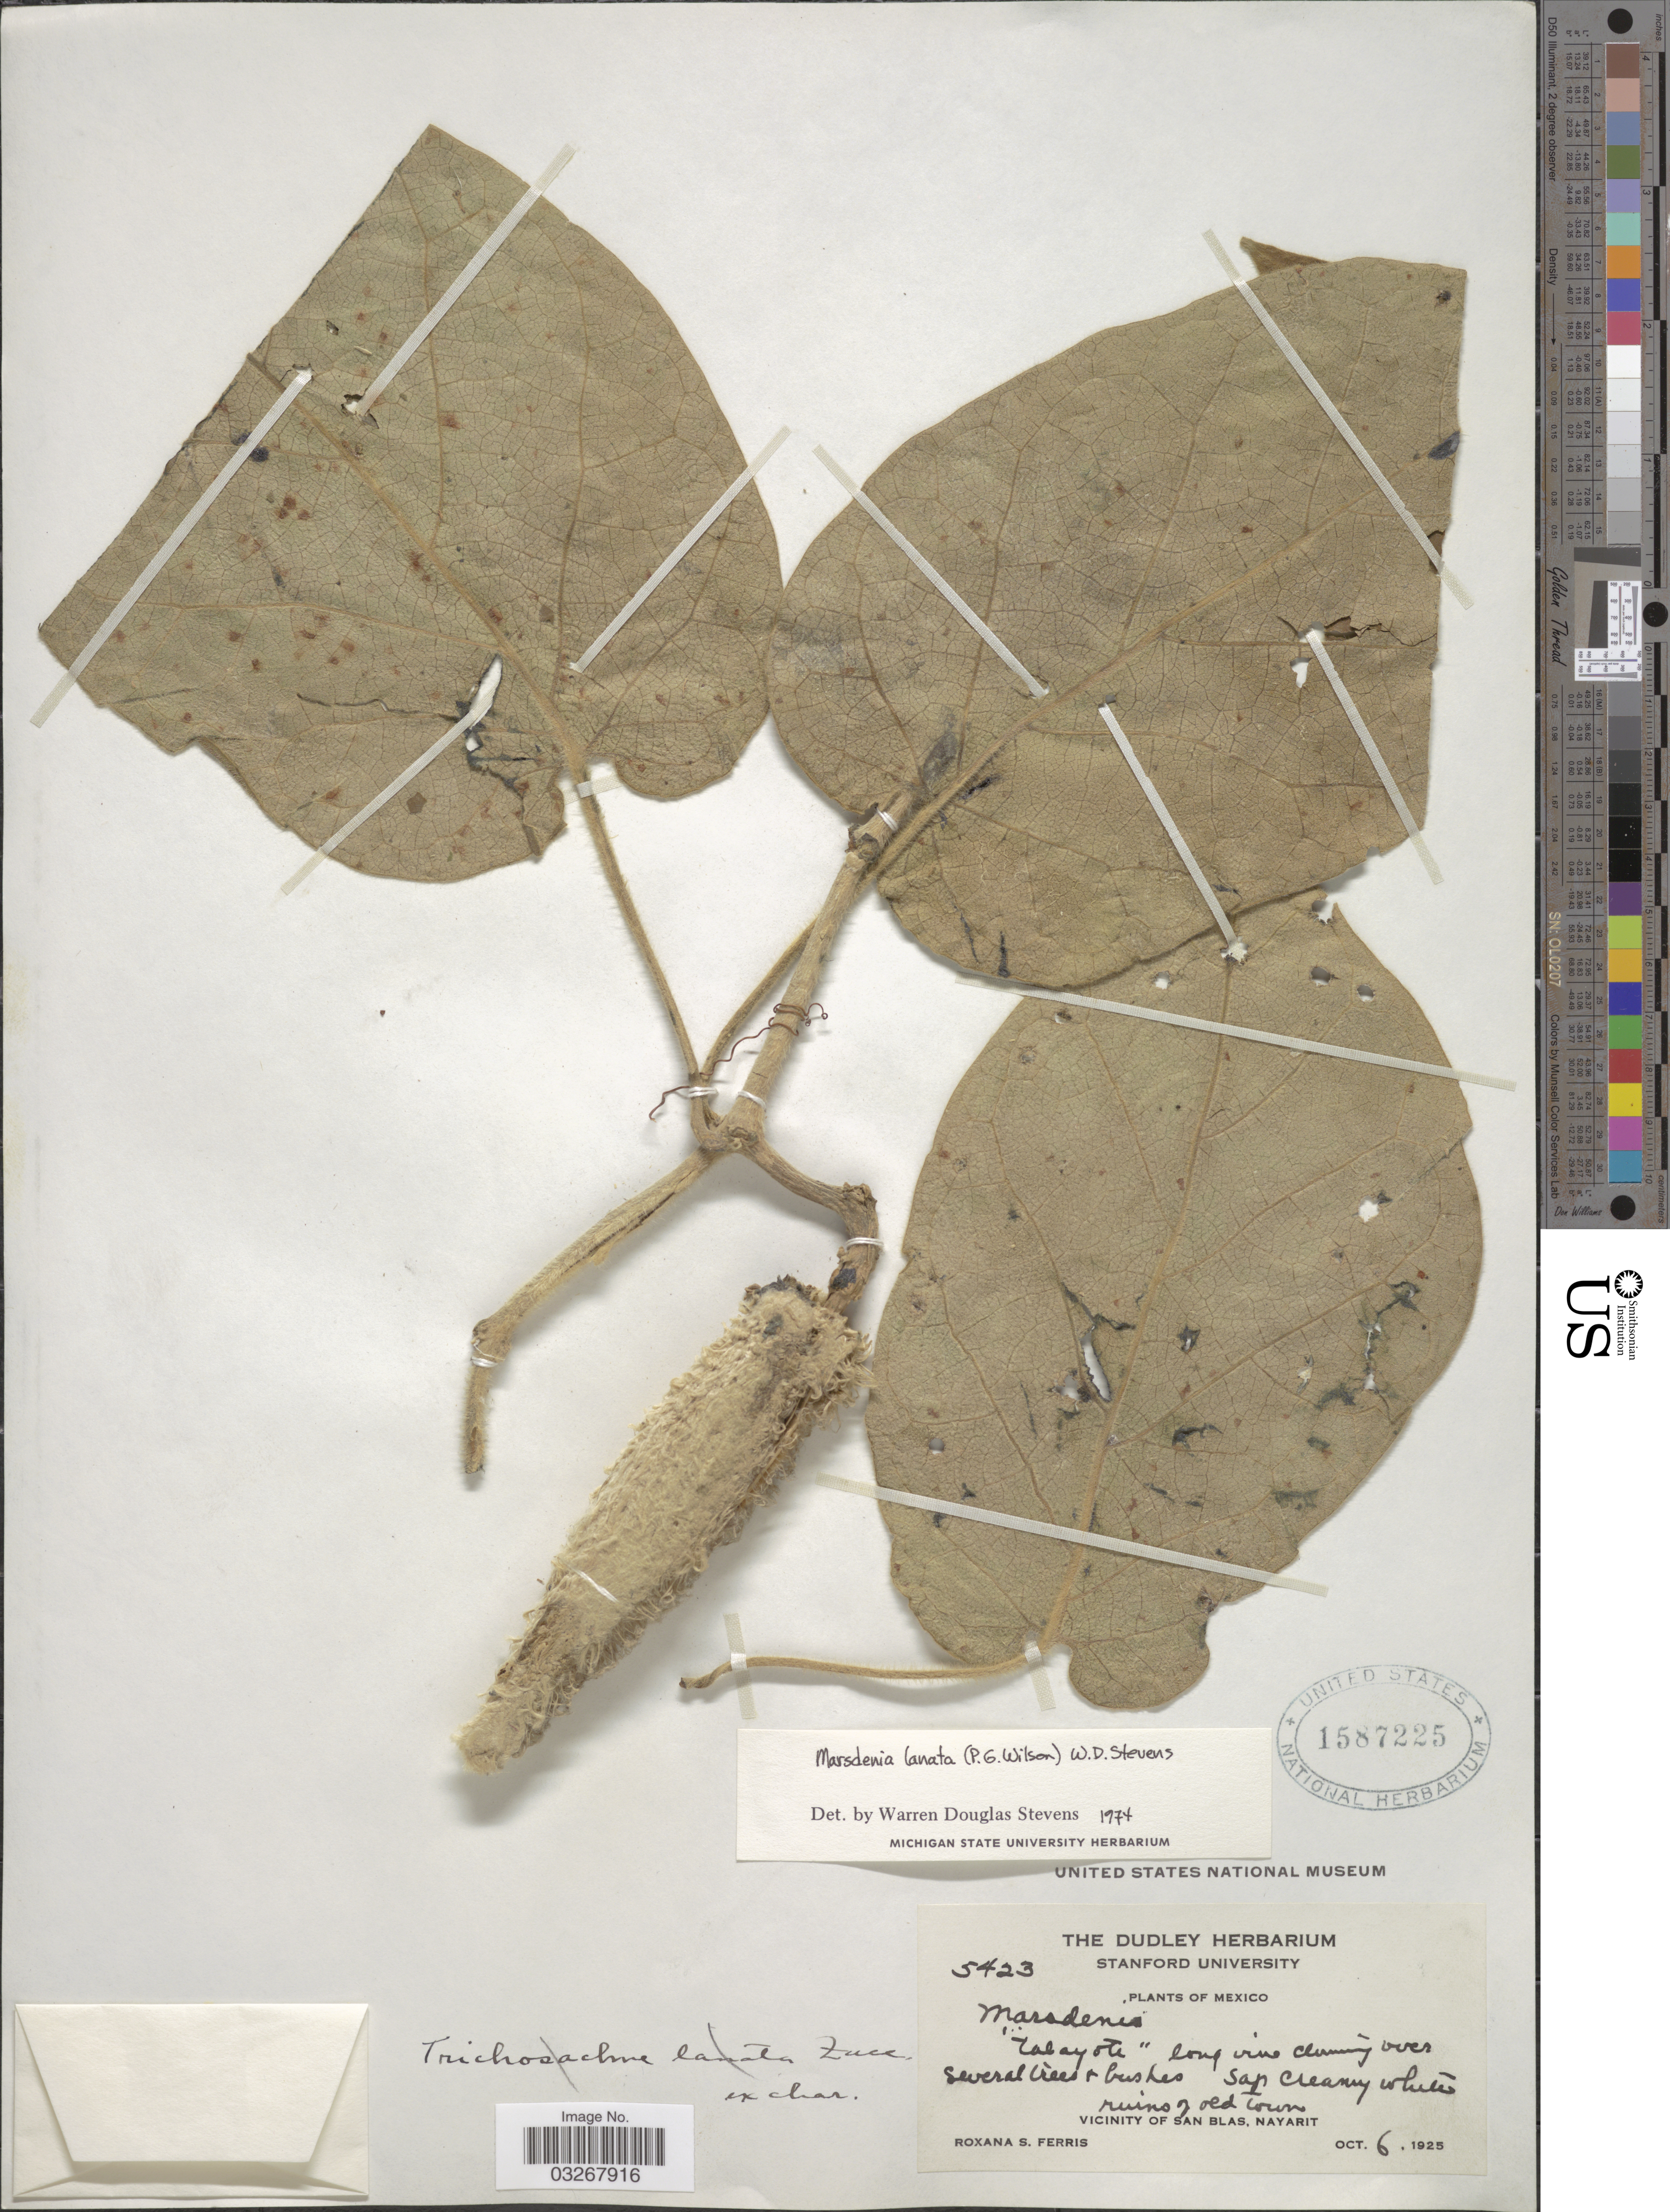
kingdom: Plantae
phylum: Tracheophyta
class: Magnoliopsida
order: Gentianales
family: Apocynaceae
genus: Marsdenia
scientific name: Marsdenia lanata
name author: (Paul G. Wilson) W.D. Stevens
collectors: R. S. Ferris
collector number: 5423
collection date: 1925-10-06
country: Mexico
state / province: Nayarit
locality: Ruins of old Town, Vicinity of San Blas.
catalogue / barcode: US 1587225